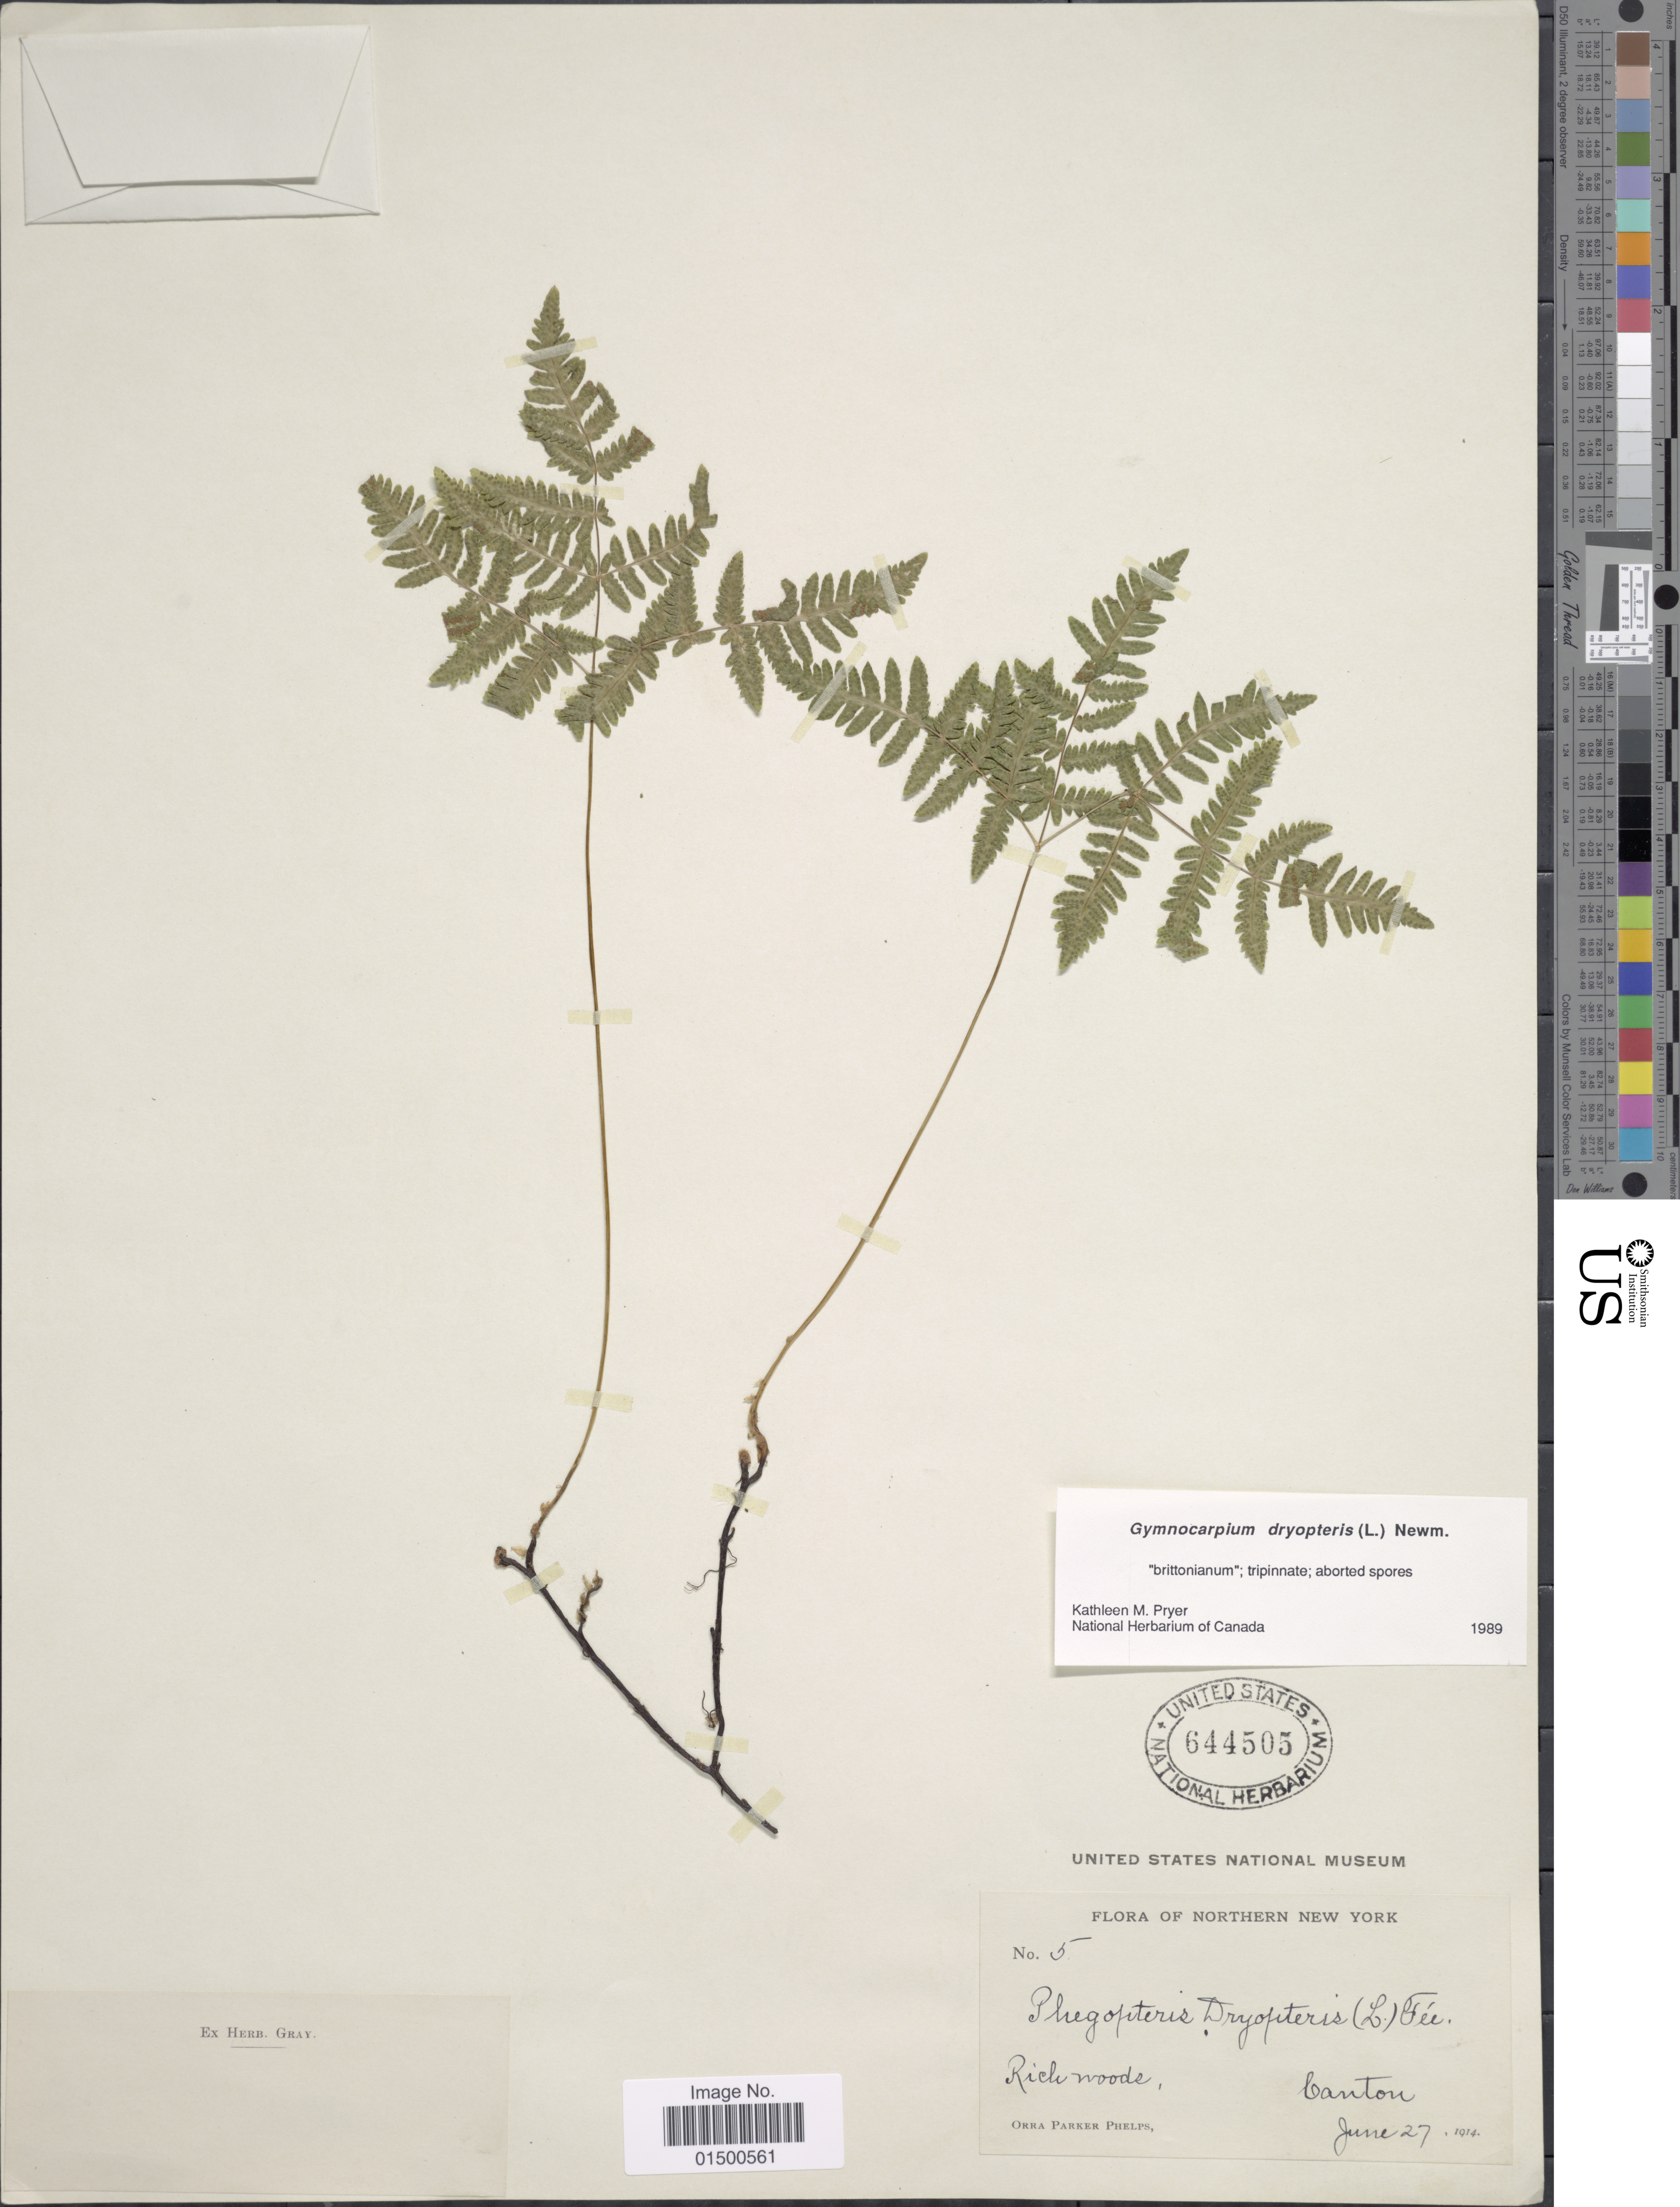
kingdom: Plantae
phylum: Tracheophyta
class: Polypodiopsida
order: Polypodiales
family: Cystopteridaceae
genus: Gymnocarpium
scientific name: Gymnocarpium dryopteris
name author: (L.) Newman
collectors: O. P. Phelps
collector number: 5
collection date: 1914-06-27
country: United States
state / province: New York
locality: Northern New York, Rich woods, Canton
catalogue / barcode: US 644505